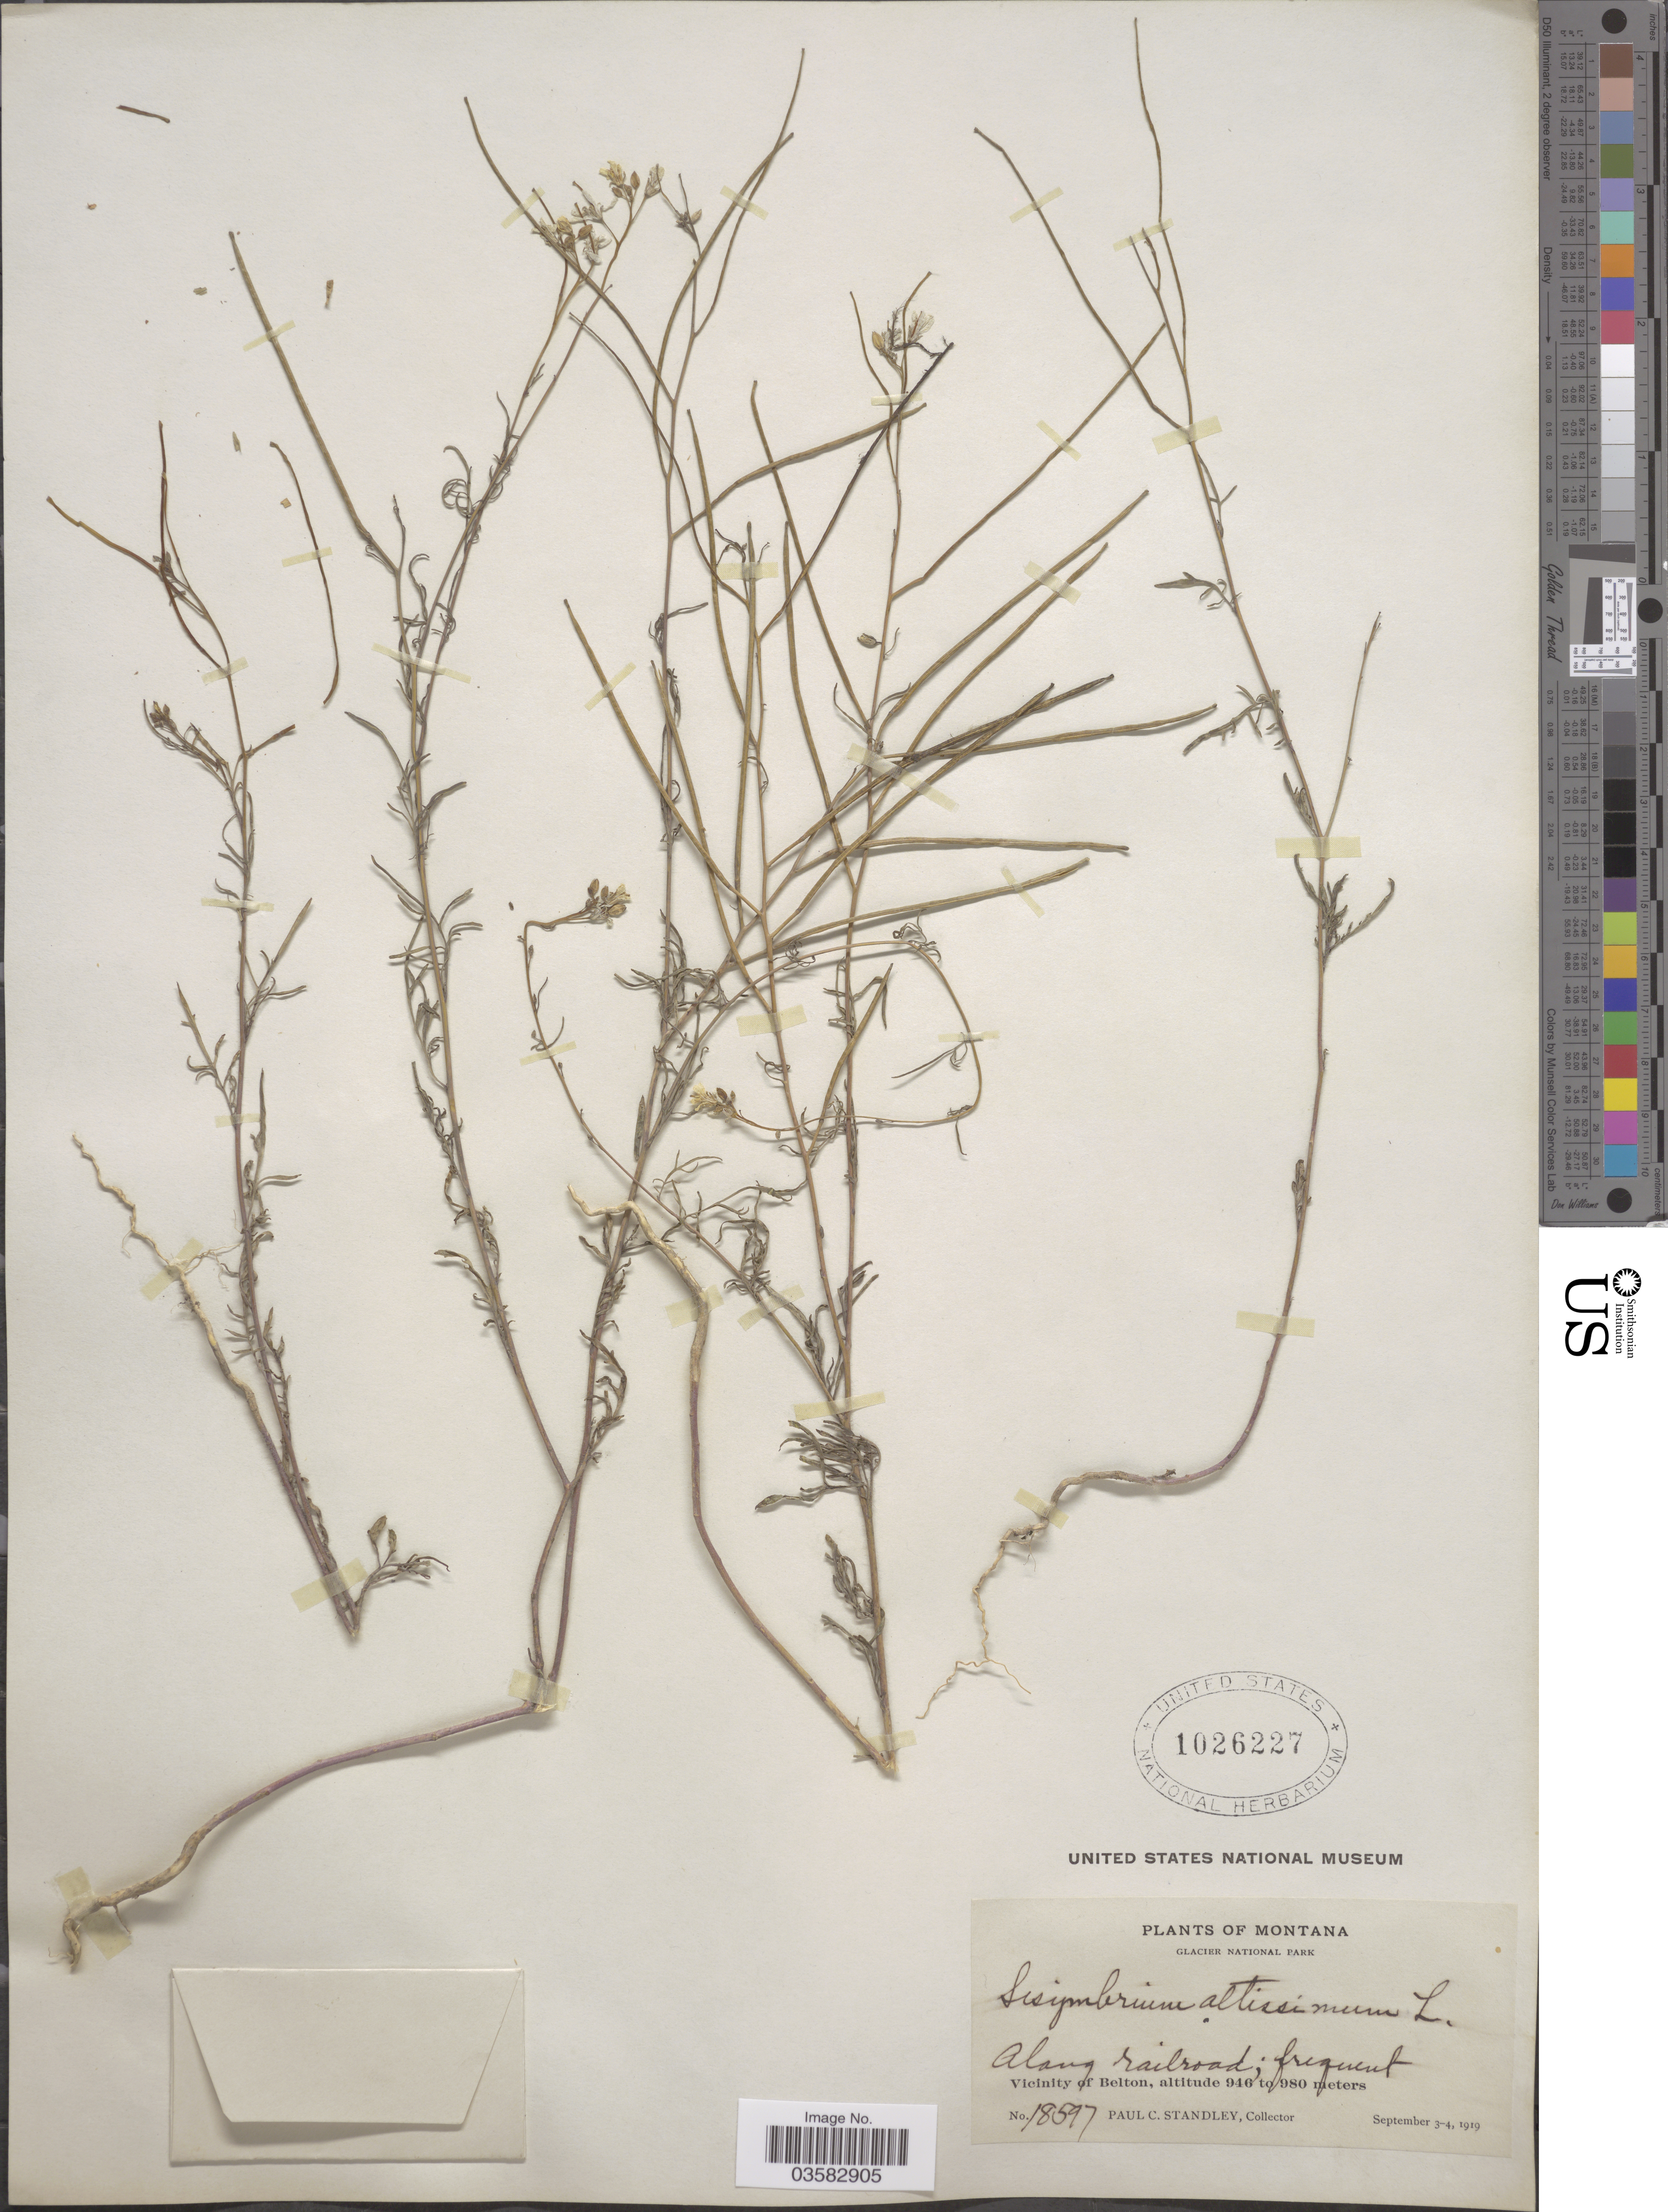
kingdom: Plantae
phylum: Tracheophyta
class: Magnoliopsida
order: Brassicales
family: Brassicaceae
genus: Sisymbrium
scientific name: Sisymbrium altissimum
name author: L.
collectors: P. C. Standley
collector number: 18597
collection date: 1919-09-03/1919-09-04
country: United States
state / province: Montana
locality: Glacier National Park. Vicinity of Belton.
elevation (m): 946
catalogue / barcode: US 1026227